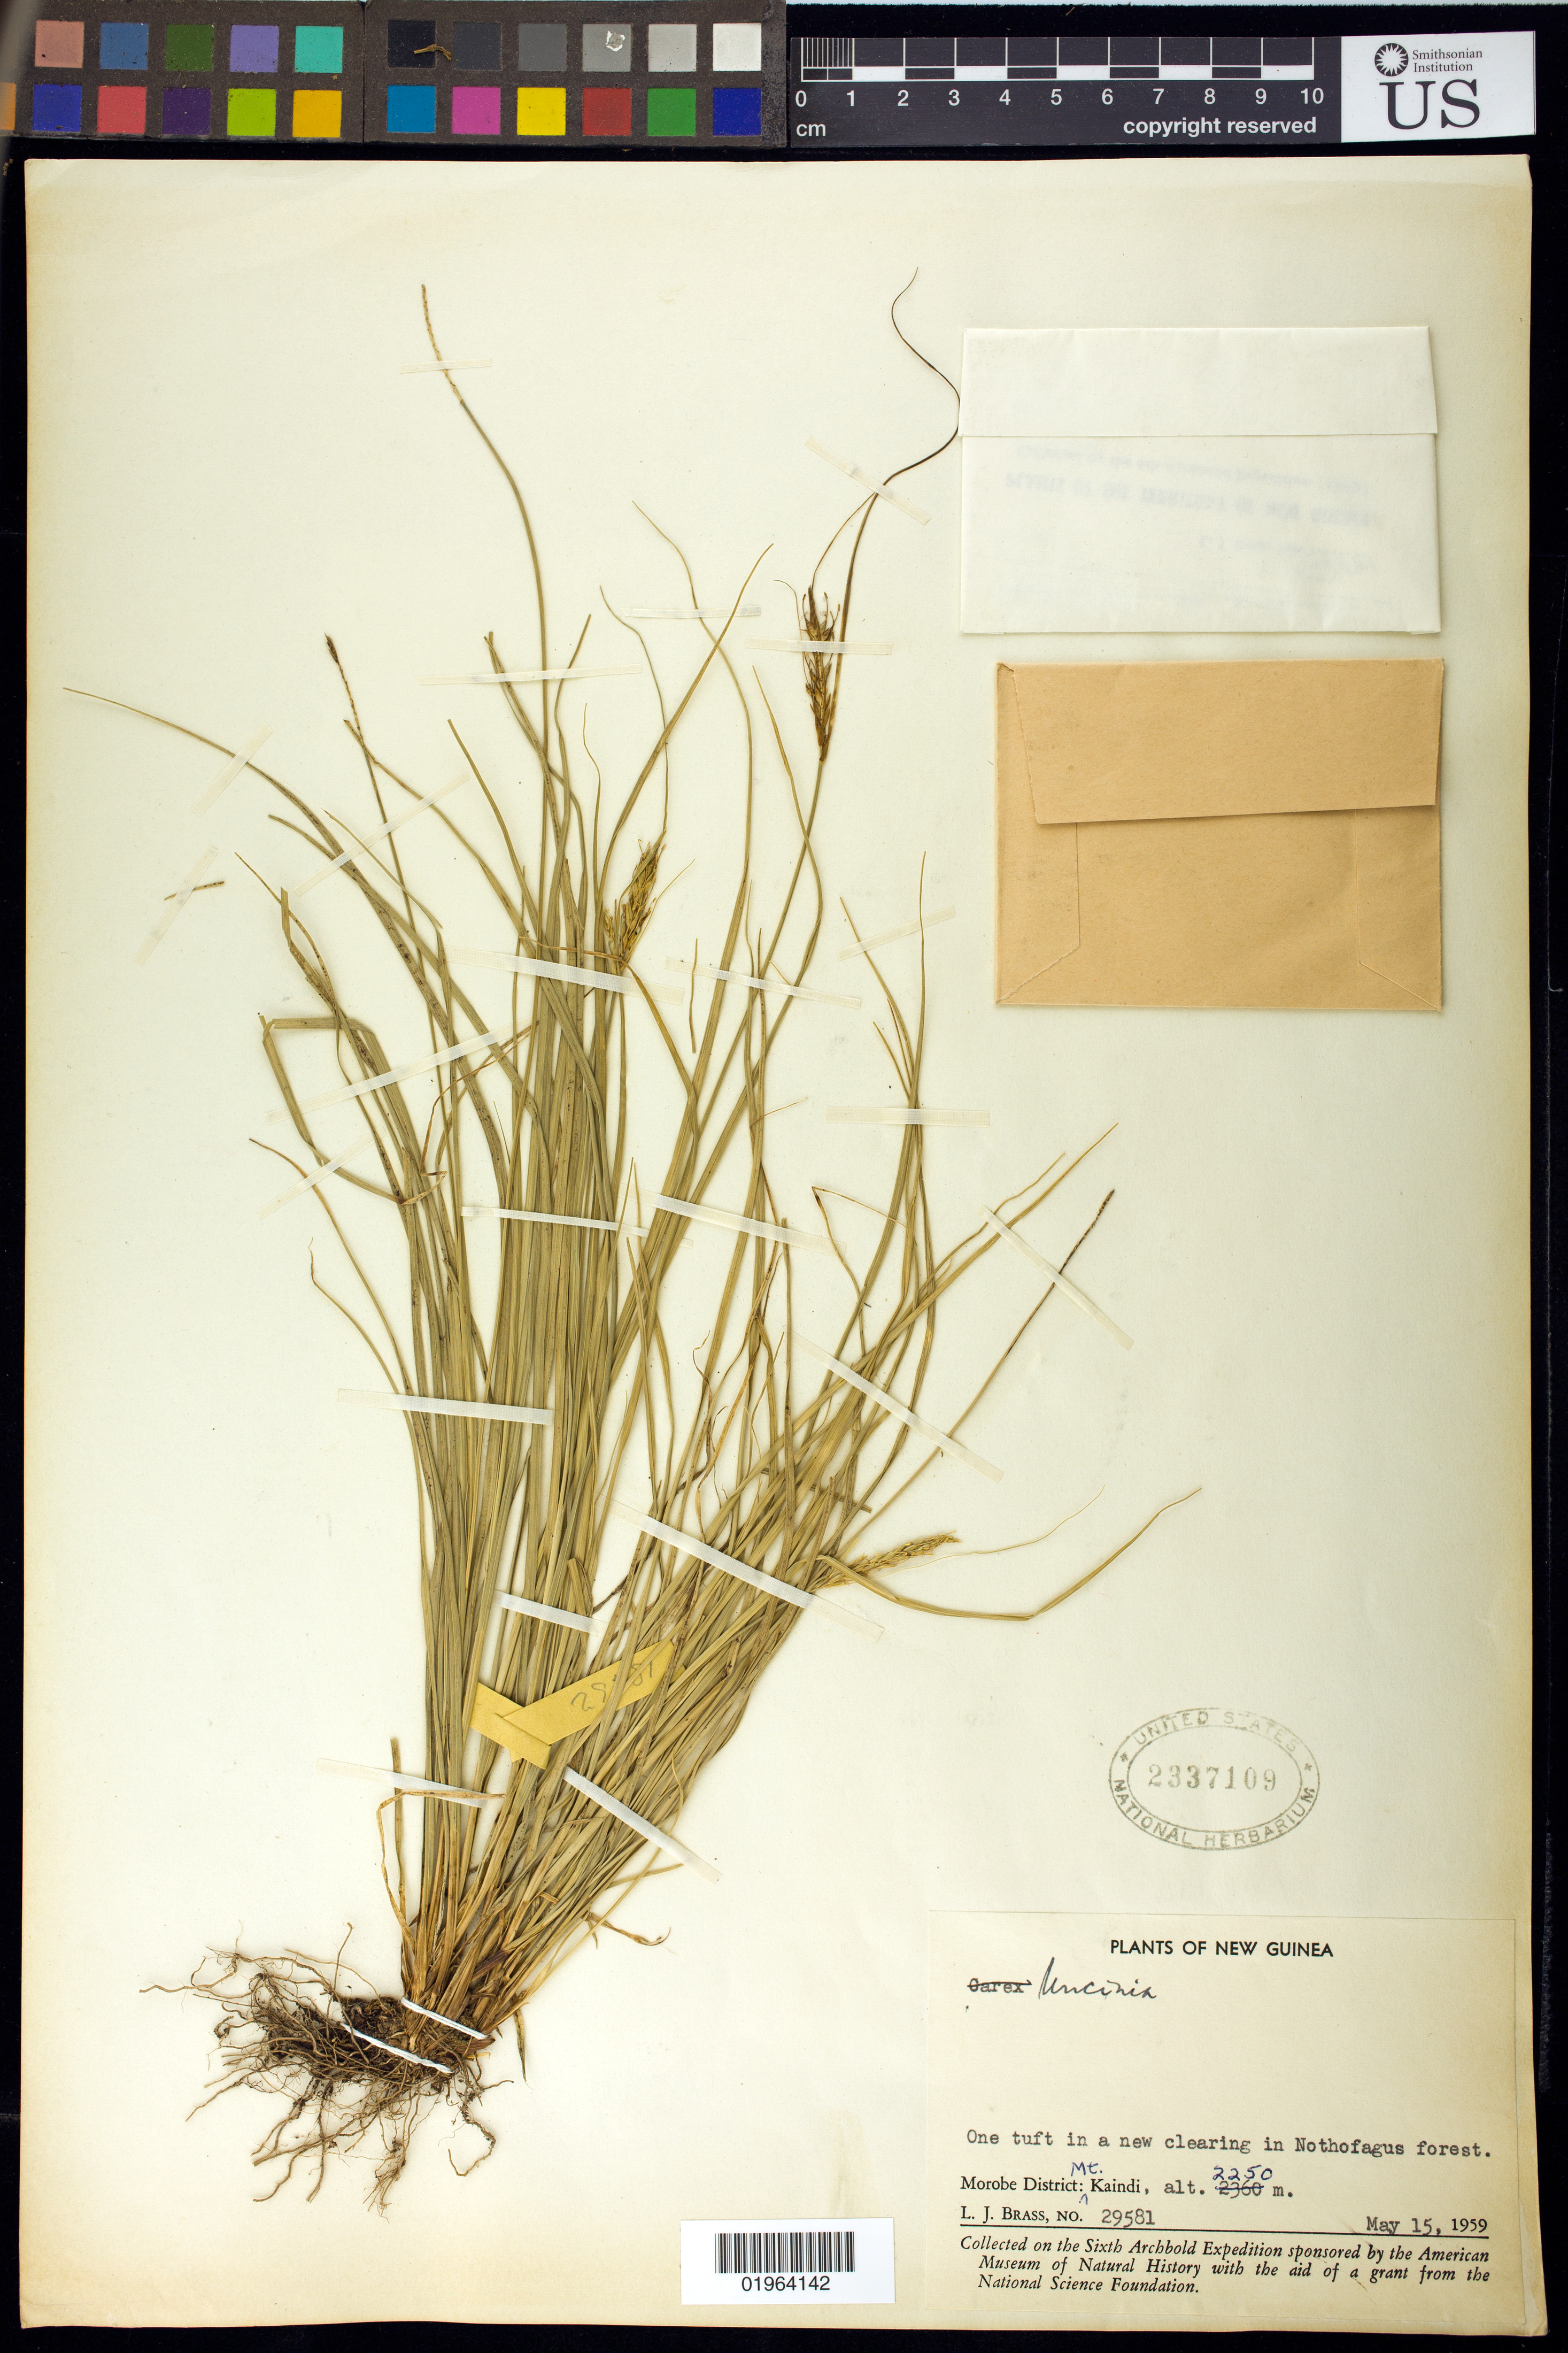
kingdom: Plantae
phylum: Tracheophyta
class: Liliopsida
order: Poales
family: Cyperaceae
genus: Carex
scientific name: Carex sp.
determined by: Strong, Mark T., (BOT), Smithsonian Institution - National Museum of Natural History (UNITED STATES)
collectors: L. J. Brass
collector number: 29581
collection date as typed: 15 May 1959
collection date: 1959-05-15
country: Papua New Guinea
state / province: Morobe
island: New Guinea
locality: Mt Kaindi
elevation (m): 2250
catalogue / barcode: US 2337109